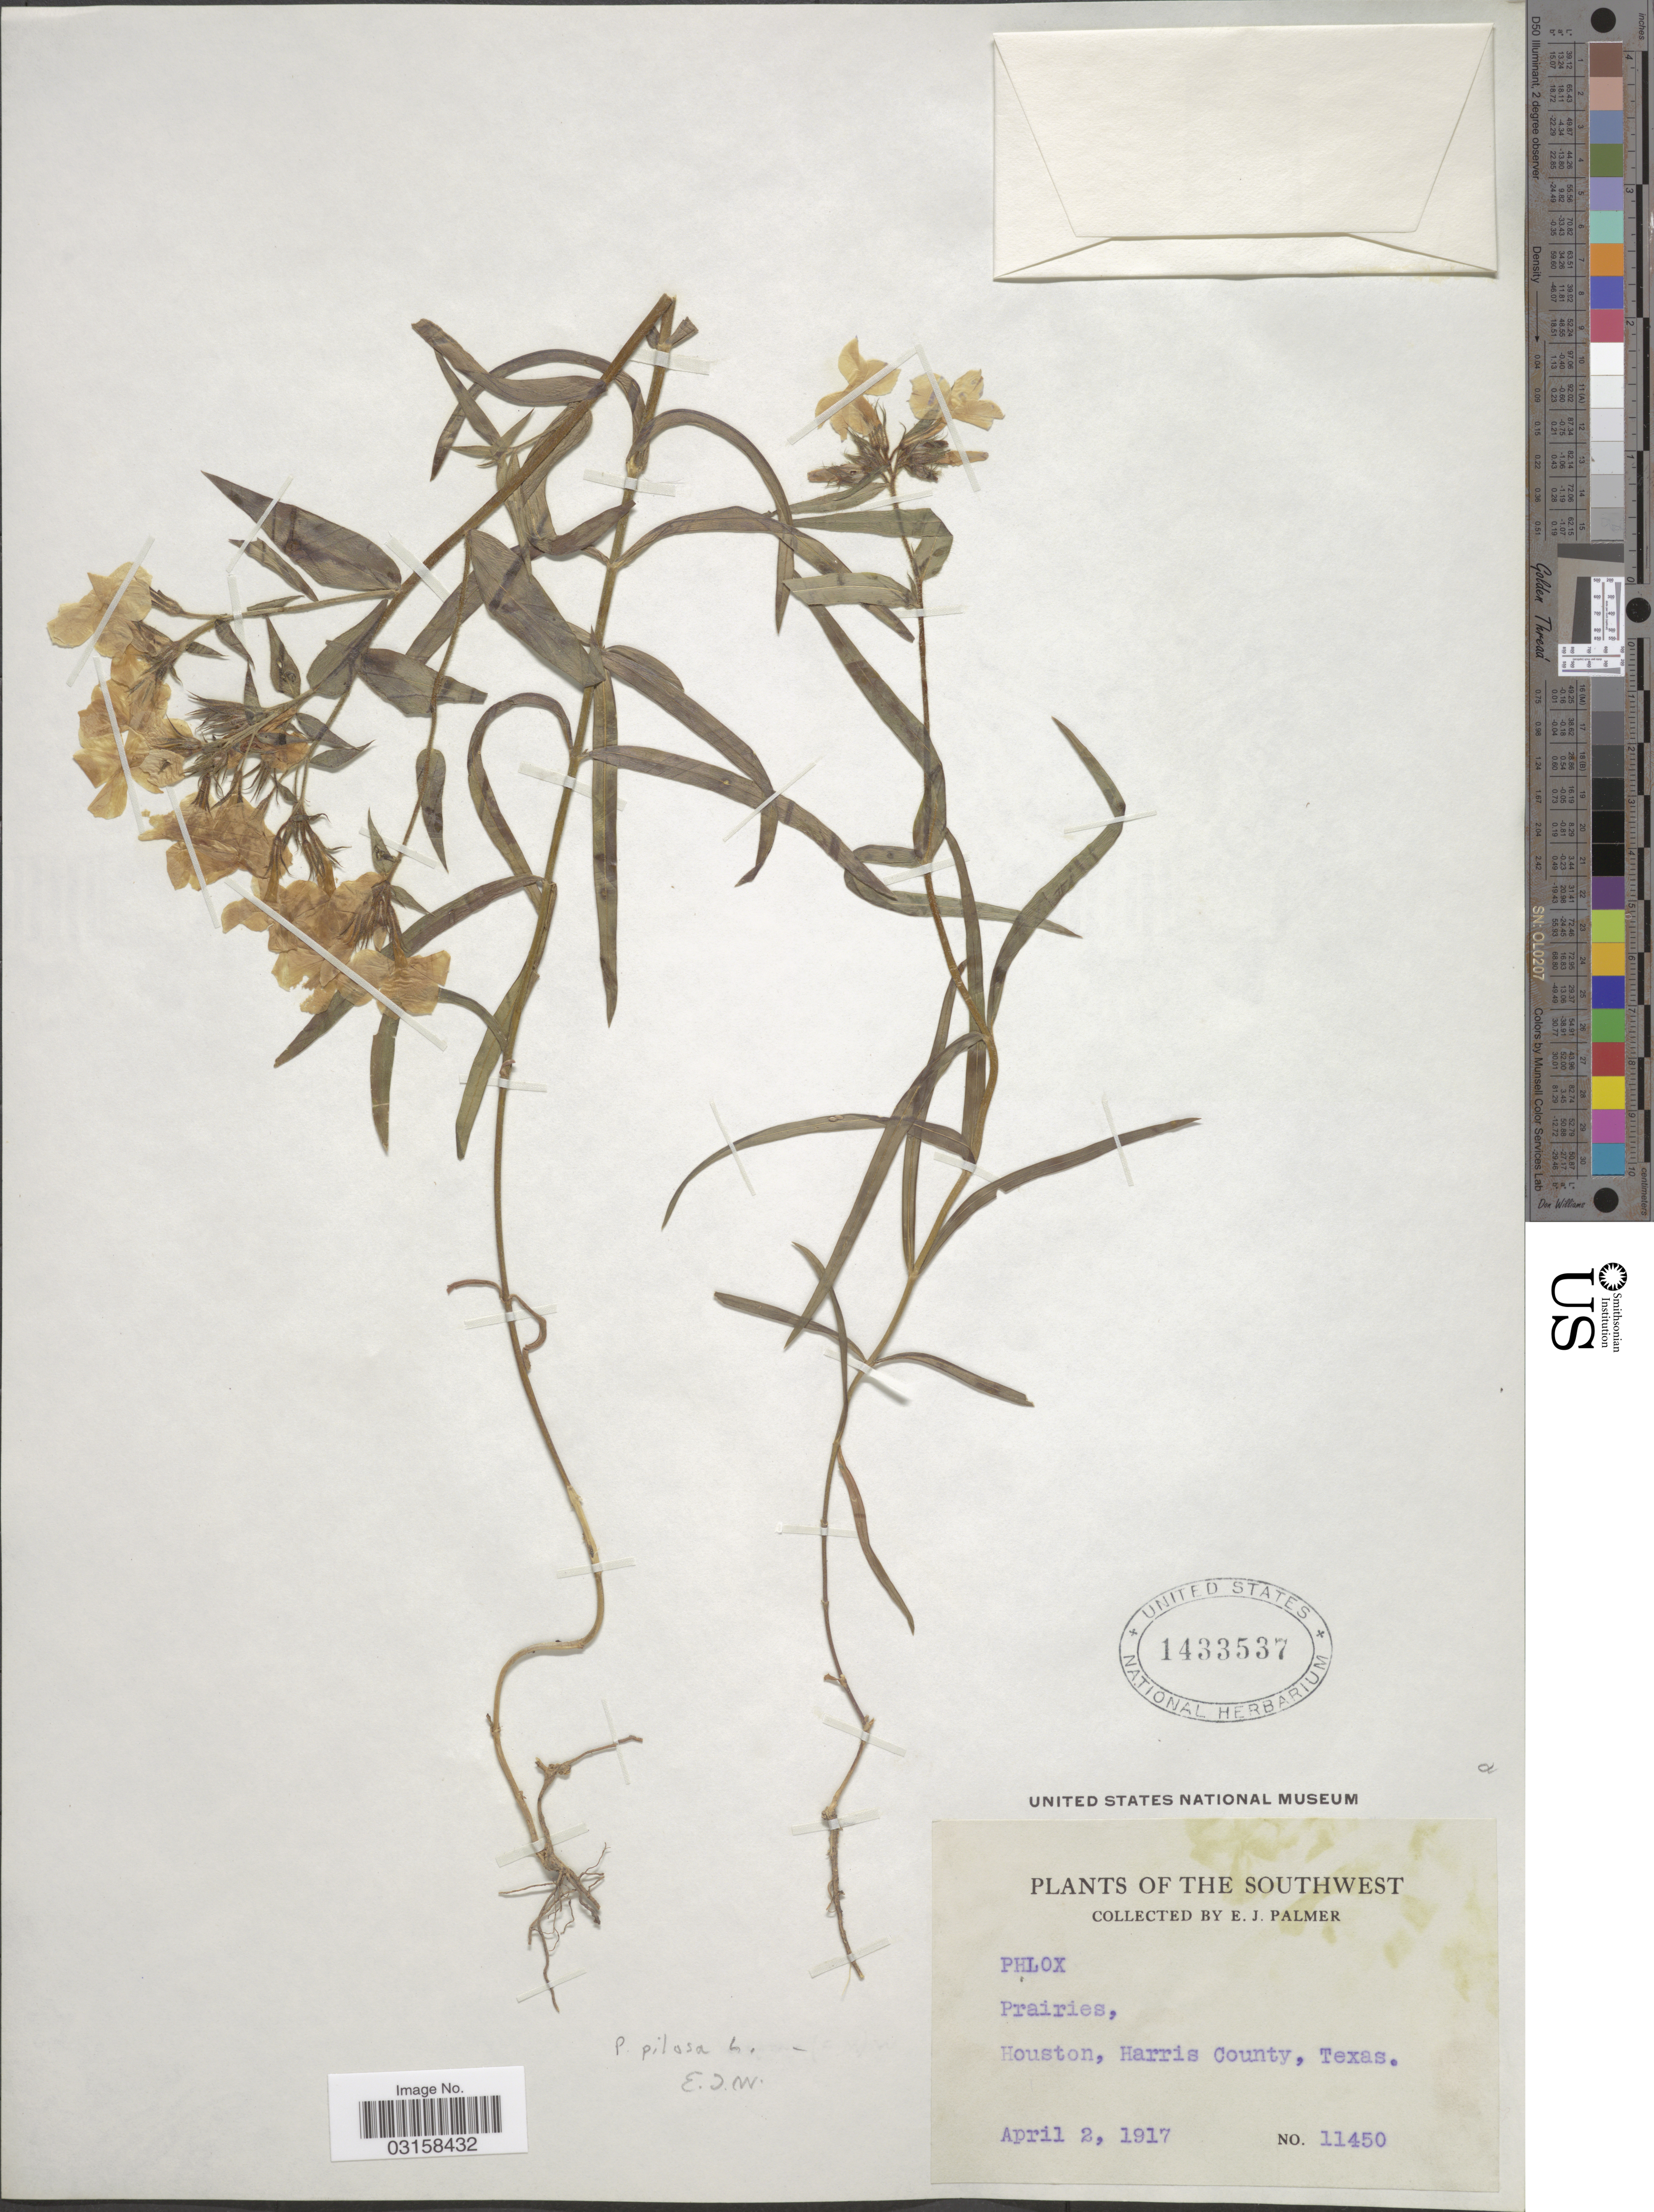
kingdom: Plantae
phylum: Tracheophyta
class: Magnoliopsida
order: Ericales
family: Polemoniaceae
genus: Phlox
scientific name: Phlox pilosa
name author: L.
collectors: E. J. Palmer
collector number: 11450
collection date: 1917-04-02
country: United States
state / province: Texas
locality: The Southwest. Houston, Harris County.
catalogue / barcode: US 1433537